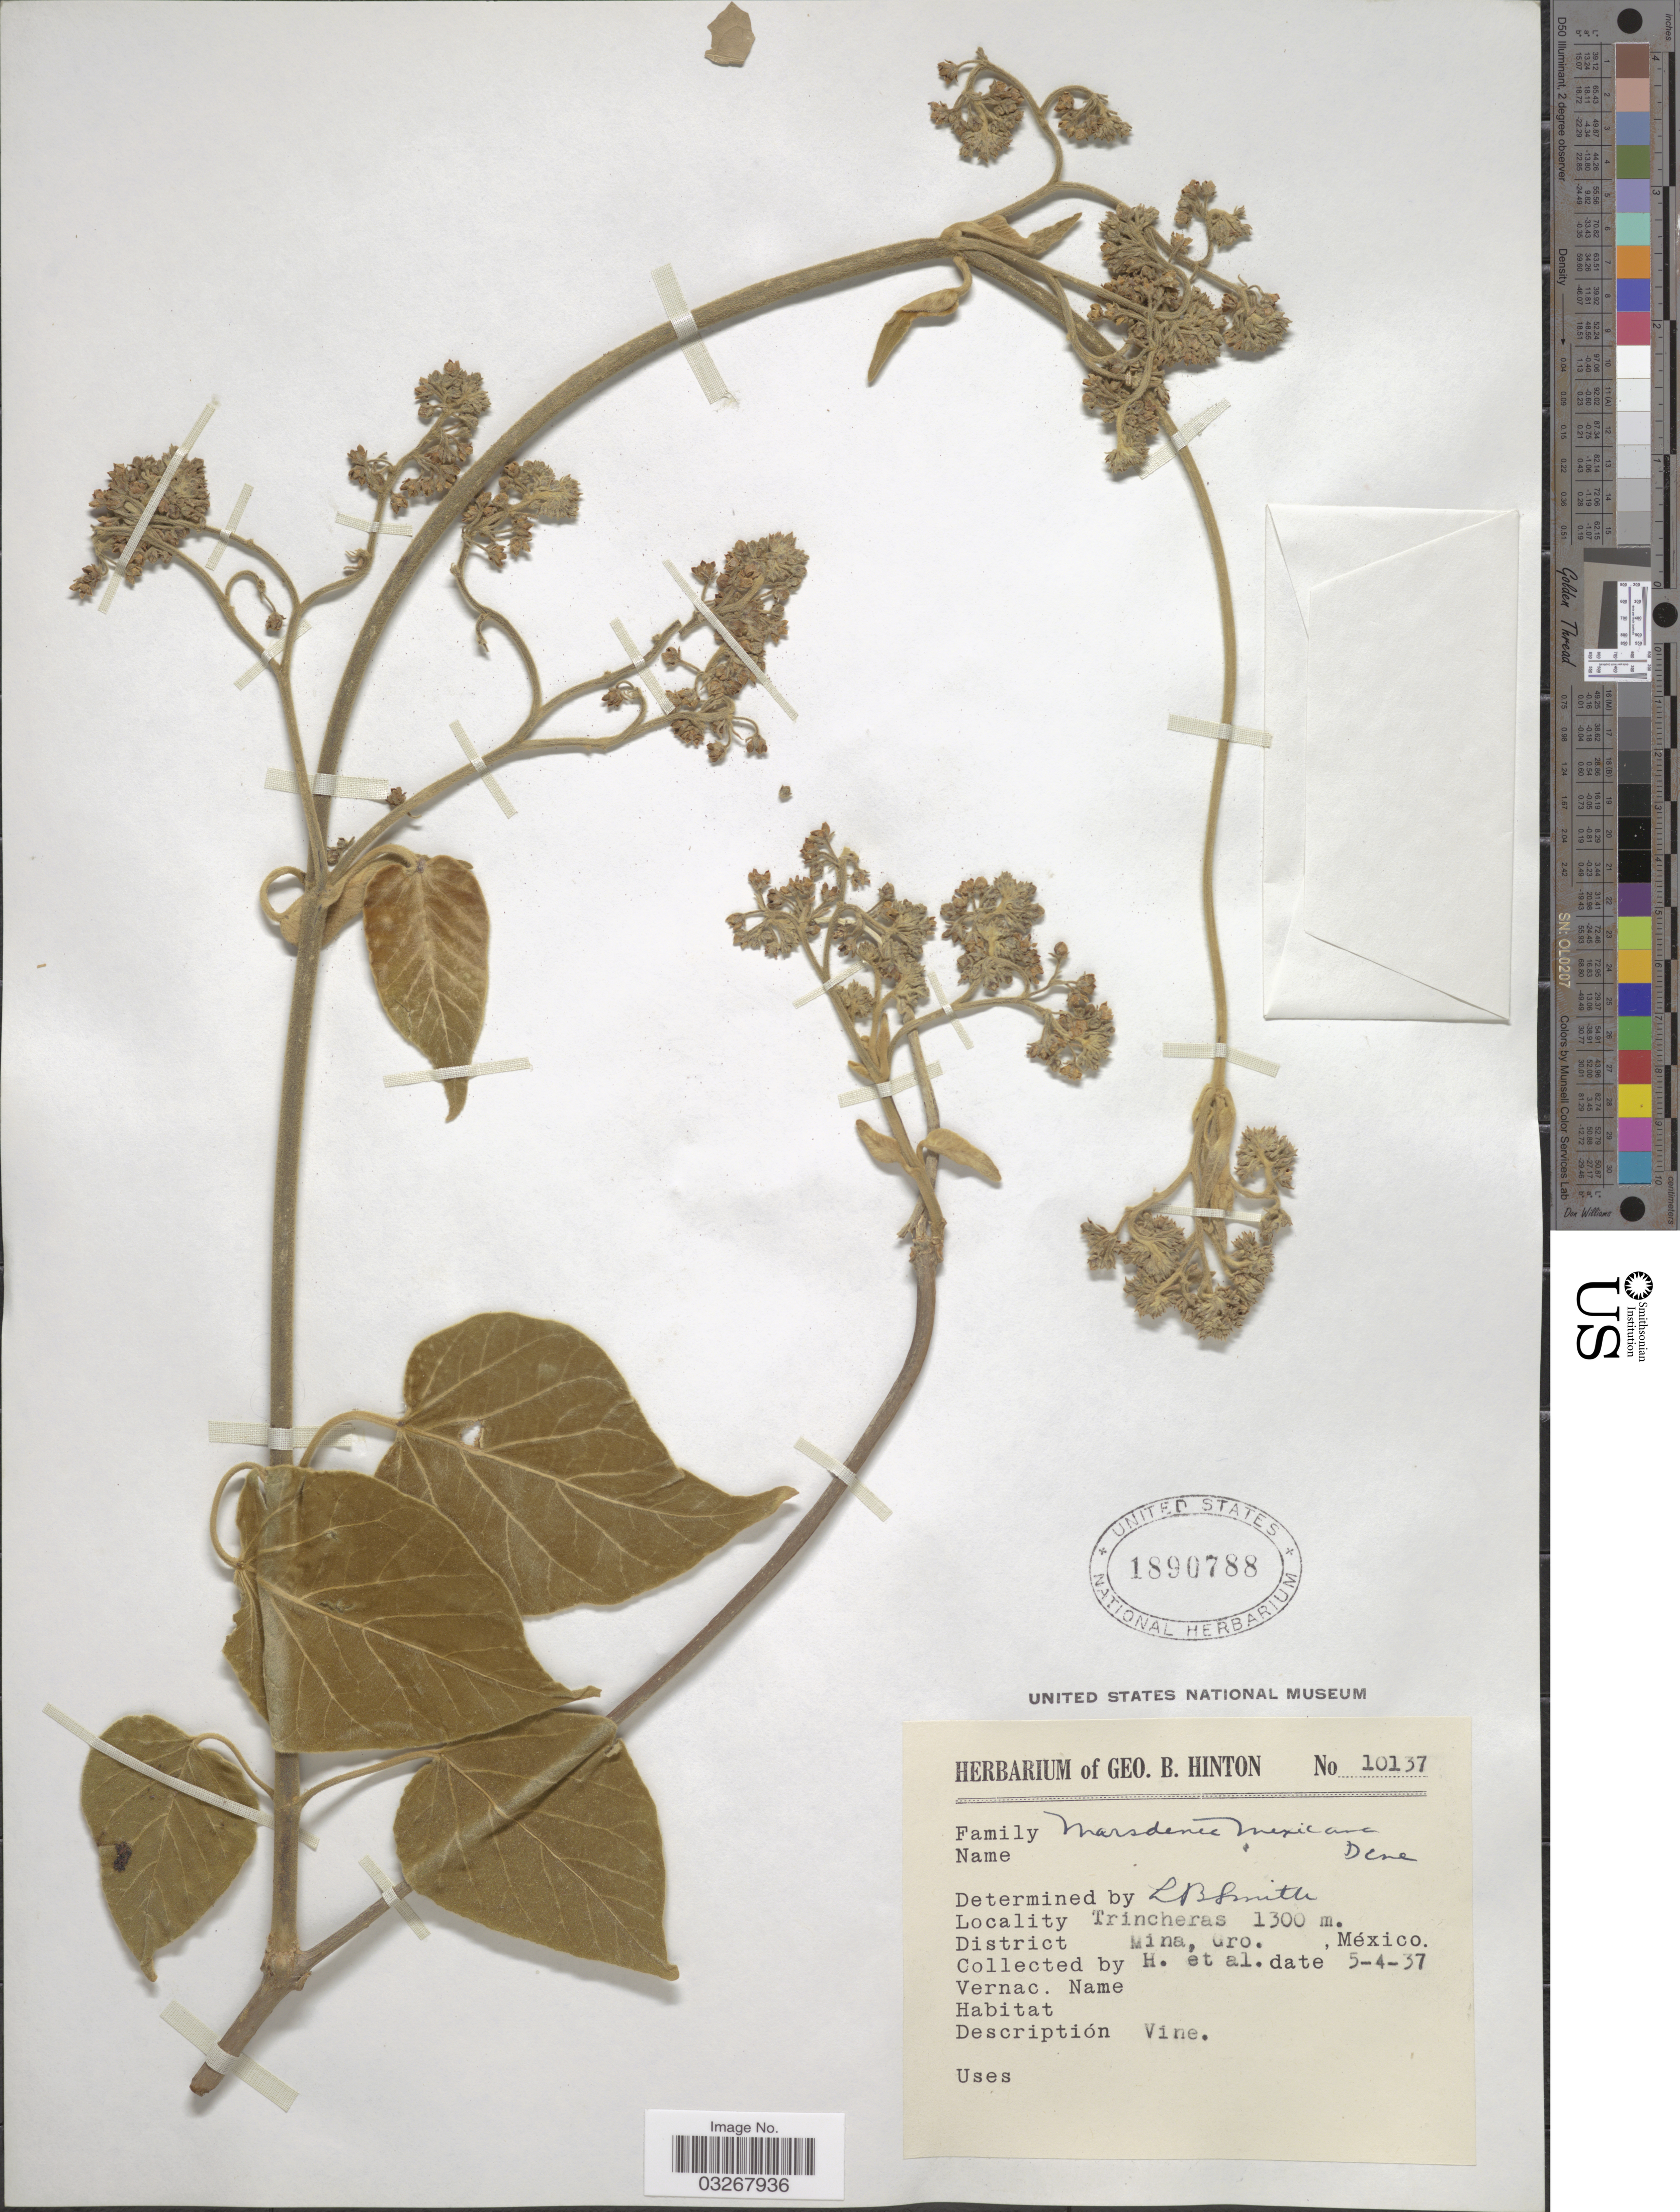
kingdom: Plantae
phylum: Tracheophyta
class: Magnoliopsida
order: Gentianales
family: Apocynaceae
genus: Marsdenia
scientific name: Marsdenia mexicana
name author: Decne.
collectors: G. B. Hinton & et al.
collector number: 10137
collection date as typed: Transcribed d/m/y: 5/4/37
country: Mexico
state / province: Guerrero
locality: Trincheras, District Mina.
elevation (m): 1300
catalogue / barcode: US 1890788